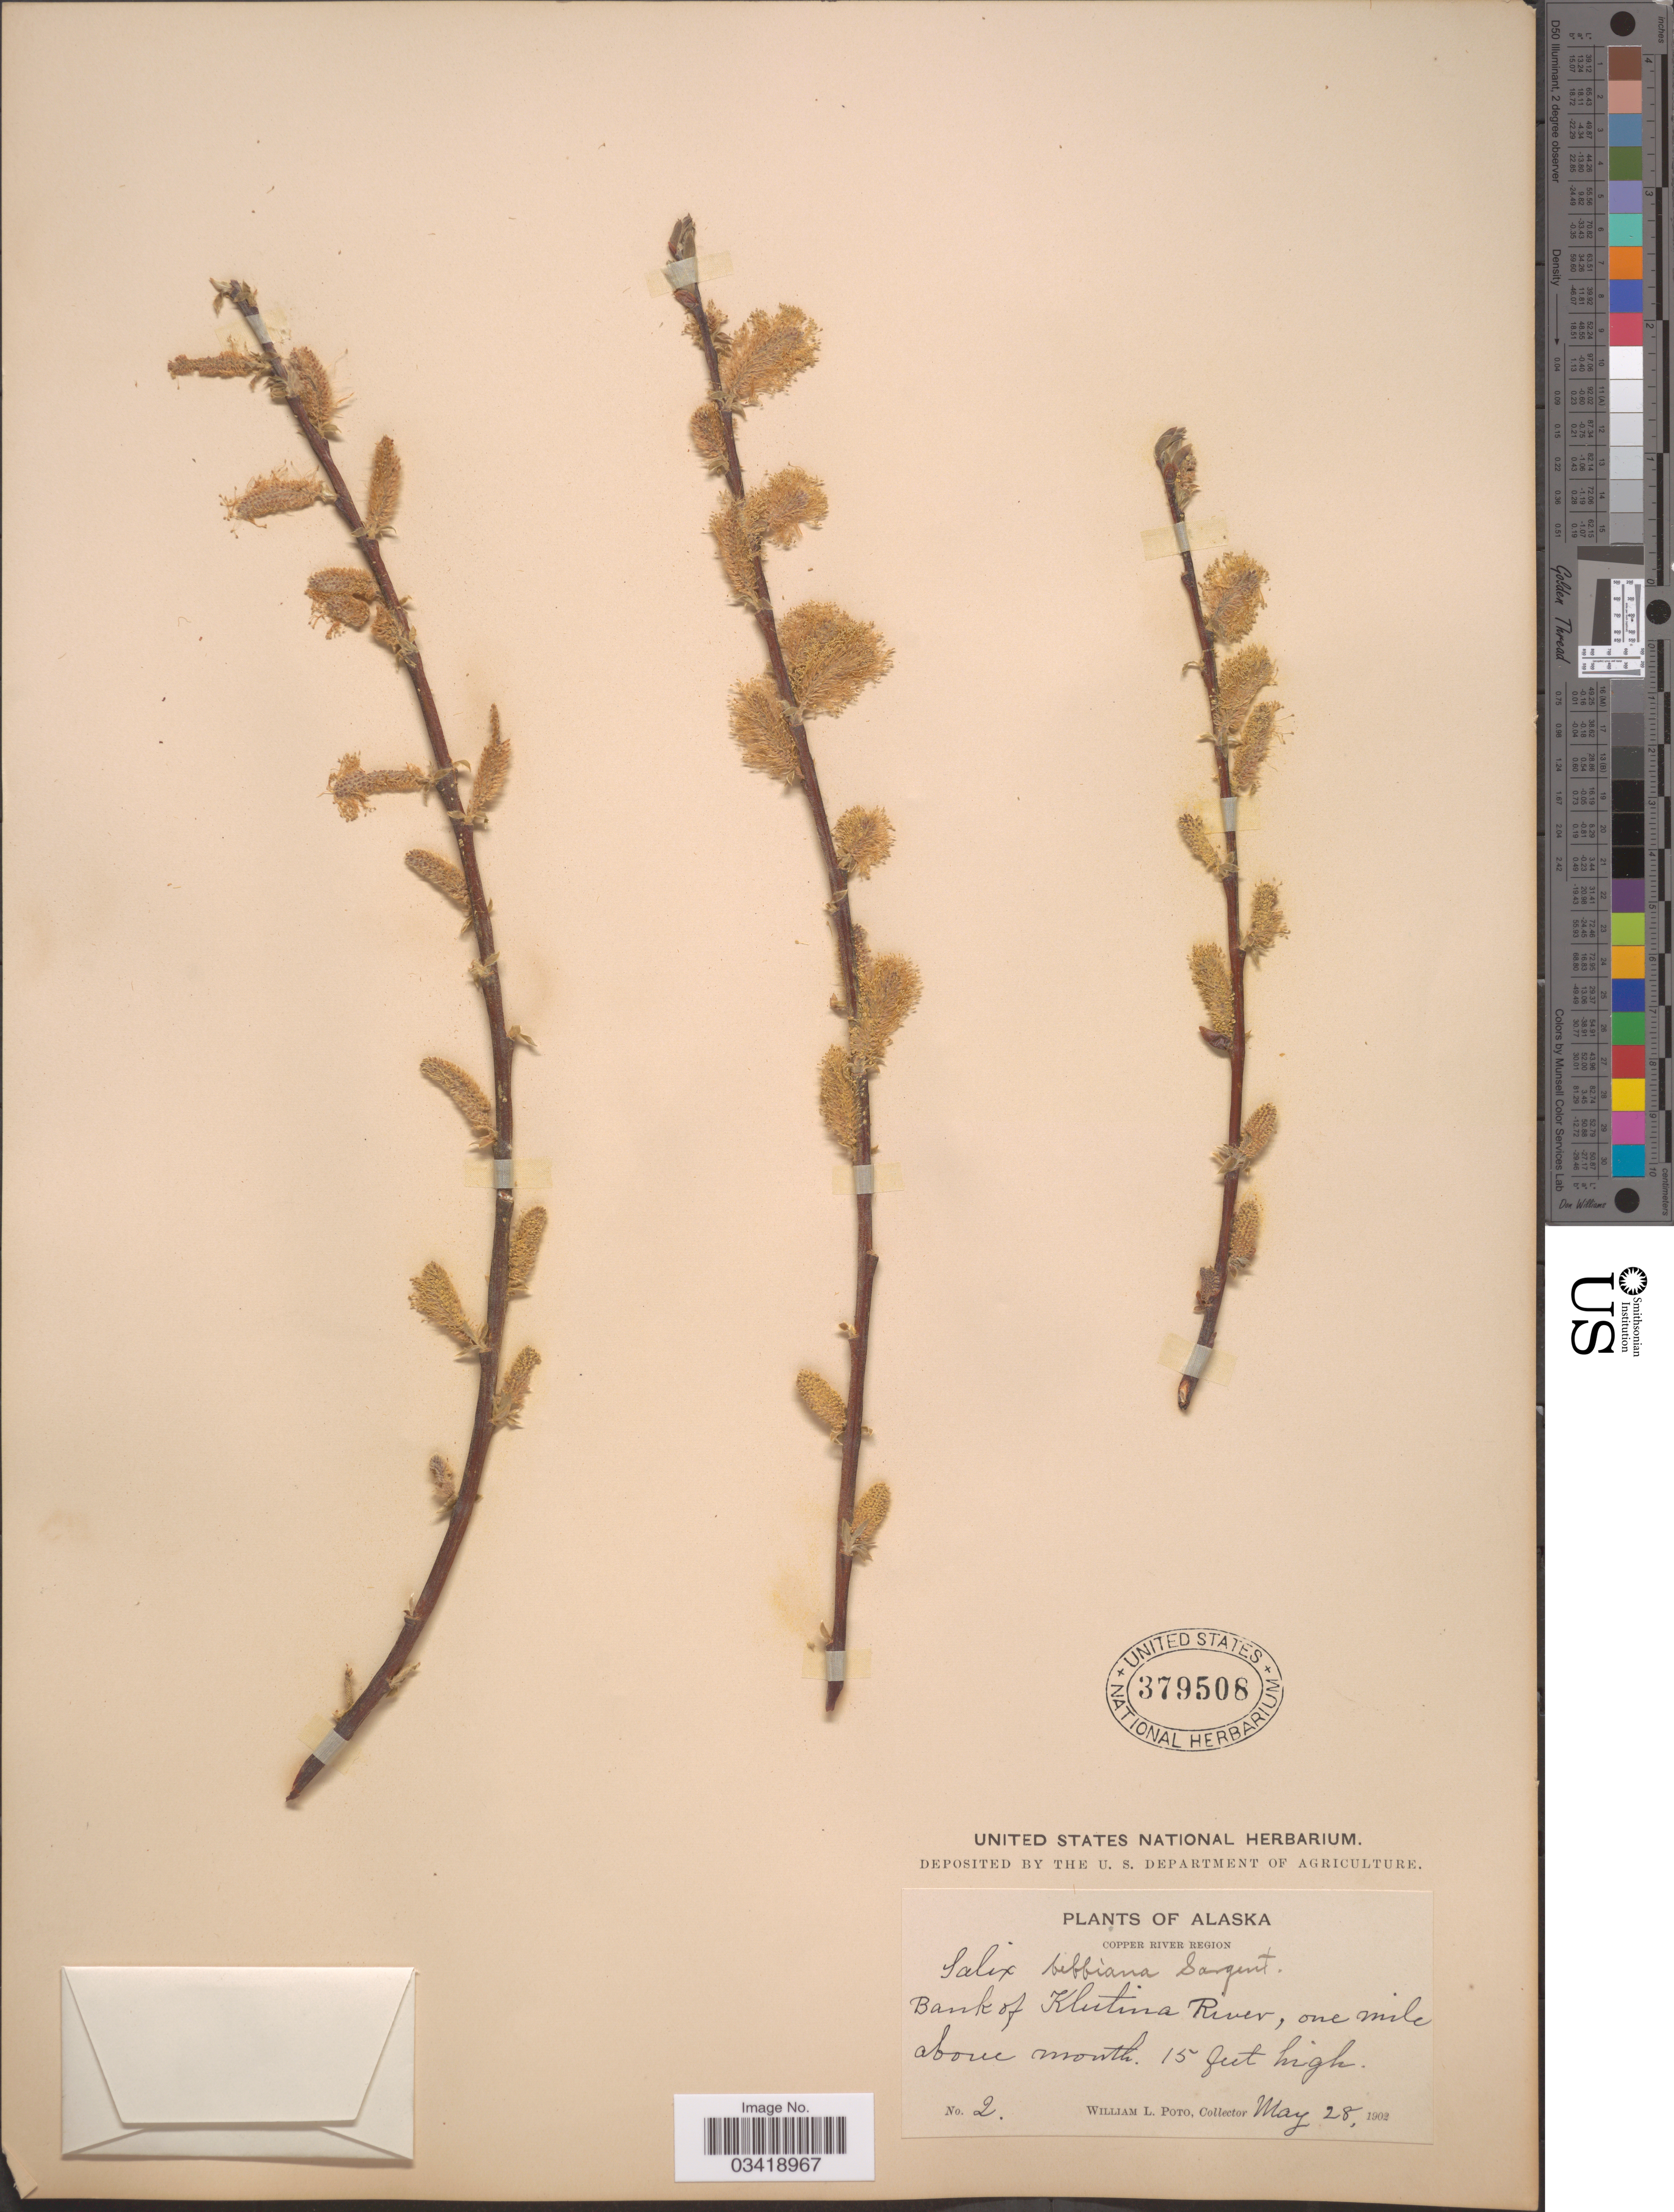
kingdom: Plantae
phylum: Tracheophyta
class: Magnoliopsida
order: Malpighiales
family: Salicaceae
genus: Salix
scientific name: Salix bebbiana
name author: Sarg.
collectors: W. Poto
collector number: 2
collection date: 1902-05-28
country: United States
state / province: Alaska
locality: Copper River Region. Bank of Klutina River, one mile above mouth.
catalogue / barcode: US 379508